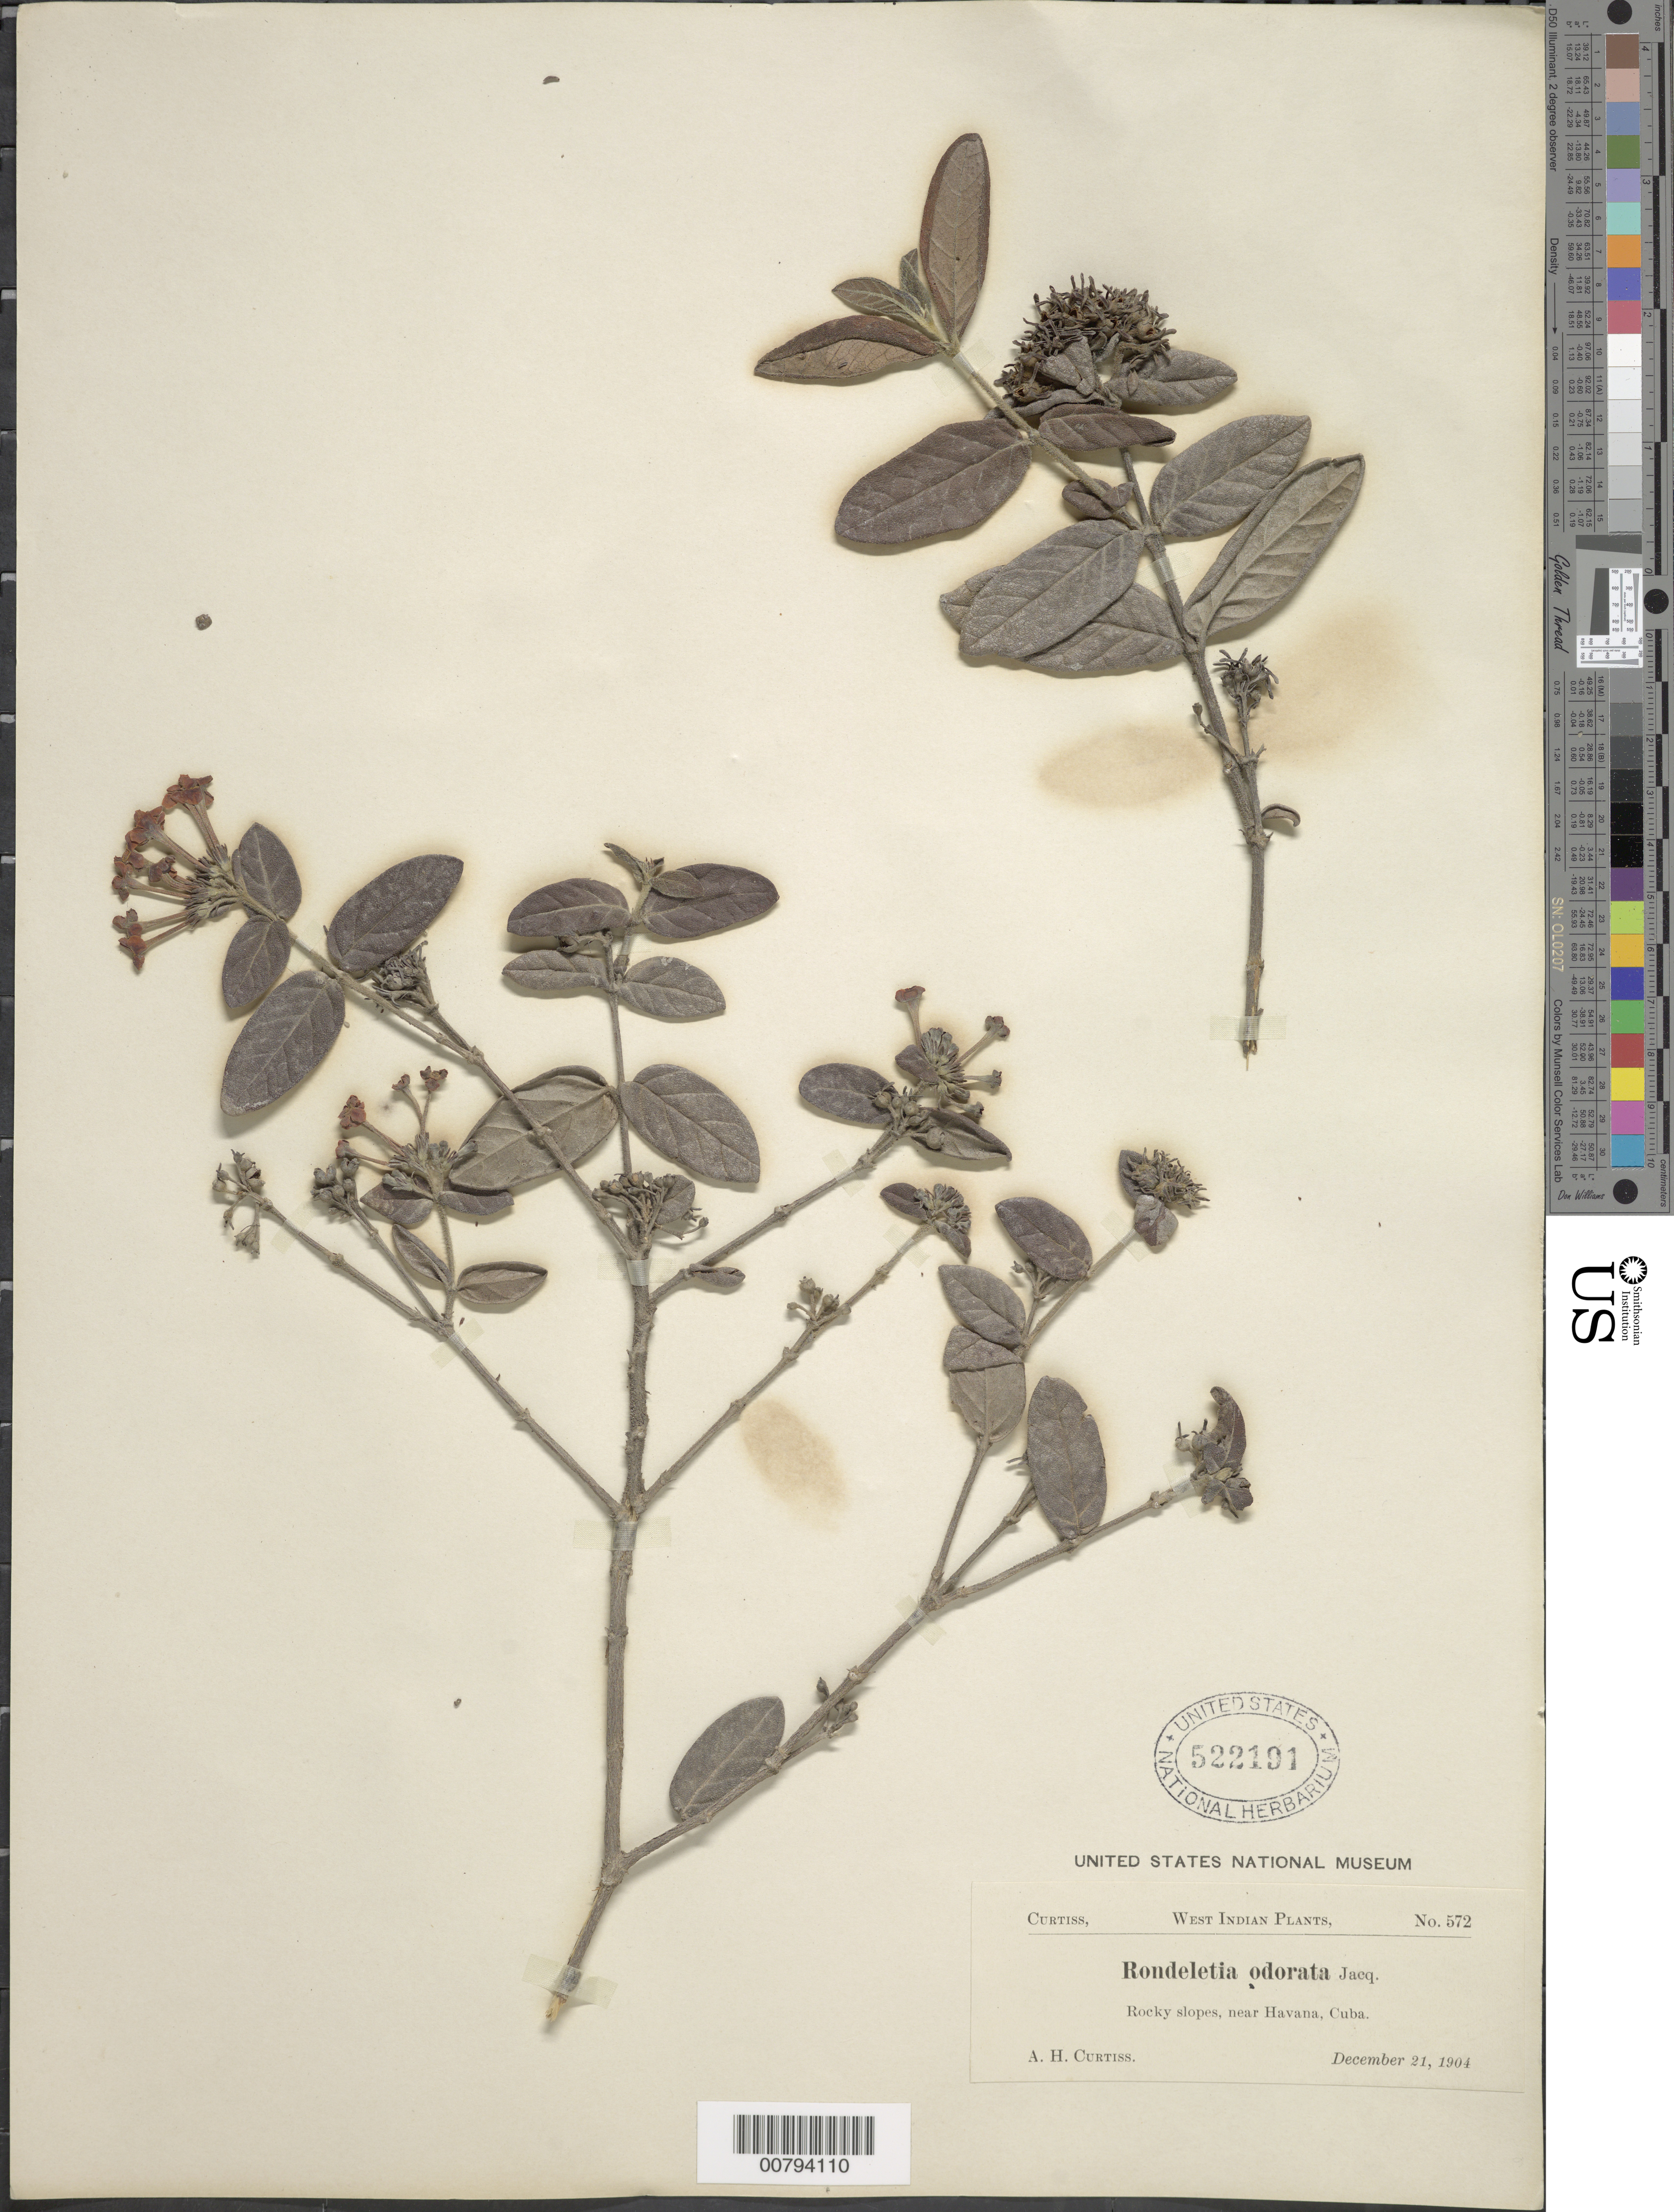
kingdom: Plantae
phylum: Tracheophyta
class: Magnoliopsida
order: Gentianales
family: Rubiaceae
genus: Rondeletia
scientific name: Rondeletia odorata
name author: Jacq.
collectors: A. H. Curtiss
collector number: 572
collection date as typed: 21 Dec 1904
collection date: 1904-12-21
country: Cuba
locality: Near Havanna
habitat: Rocky slopes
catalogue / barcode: US 522191